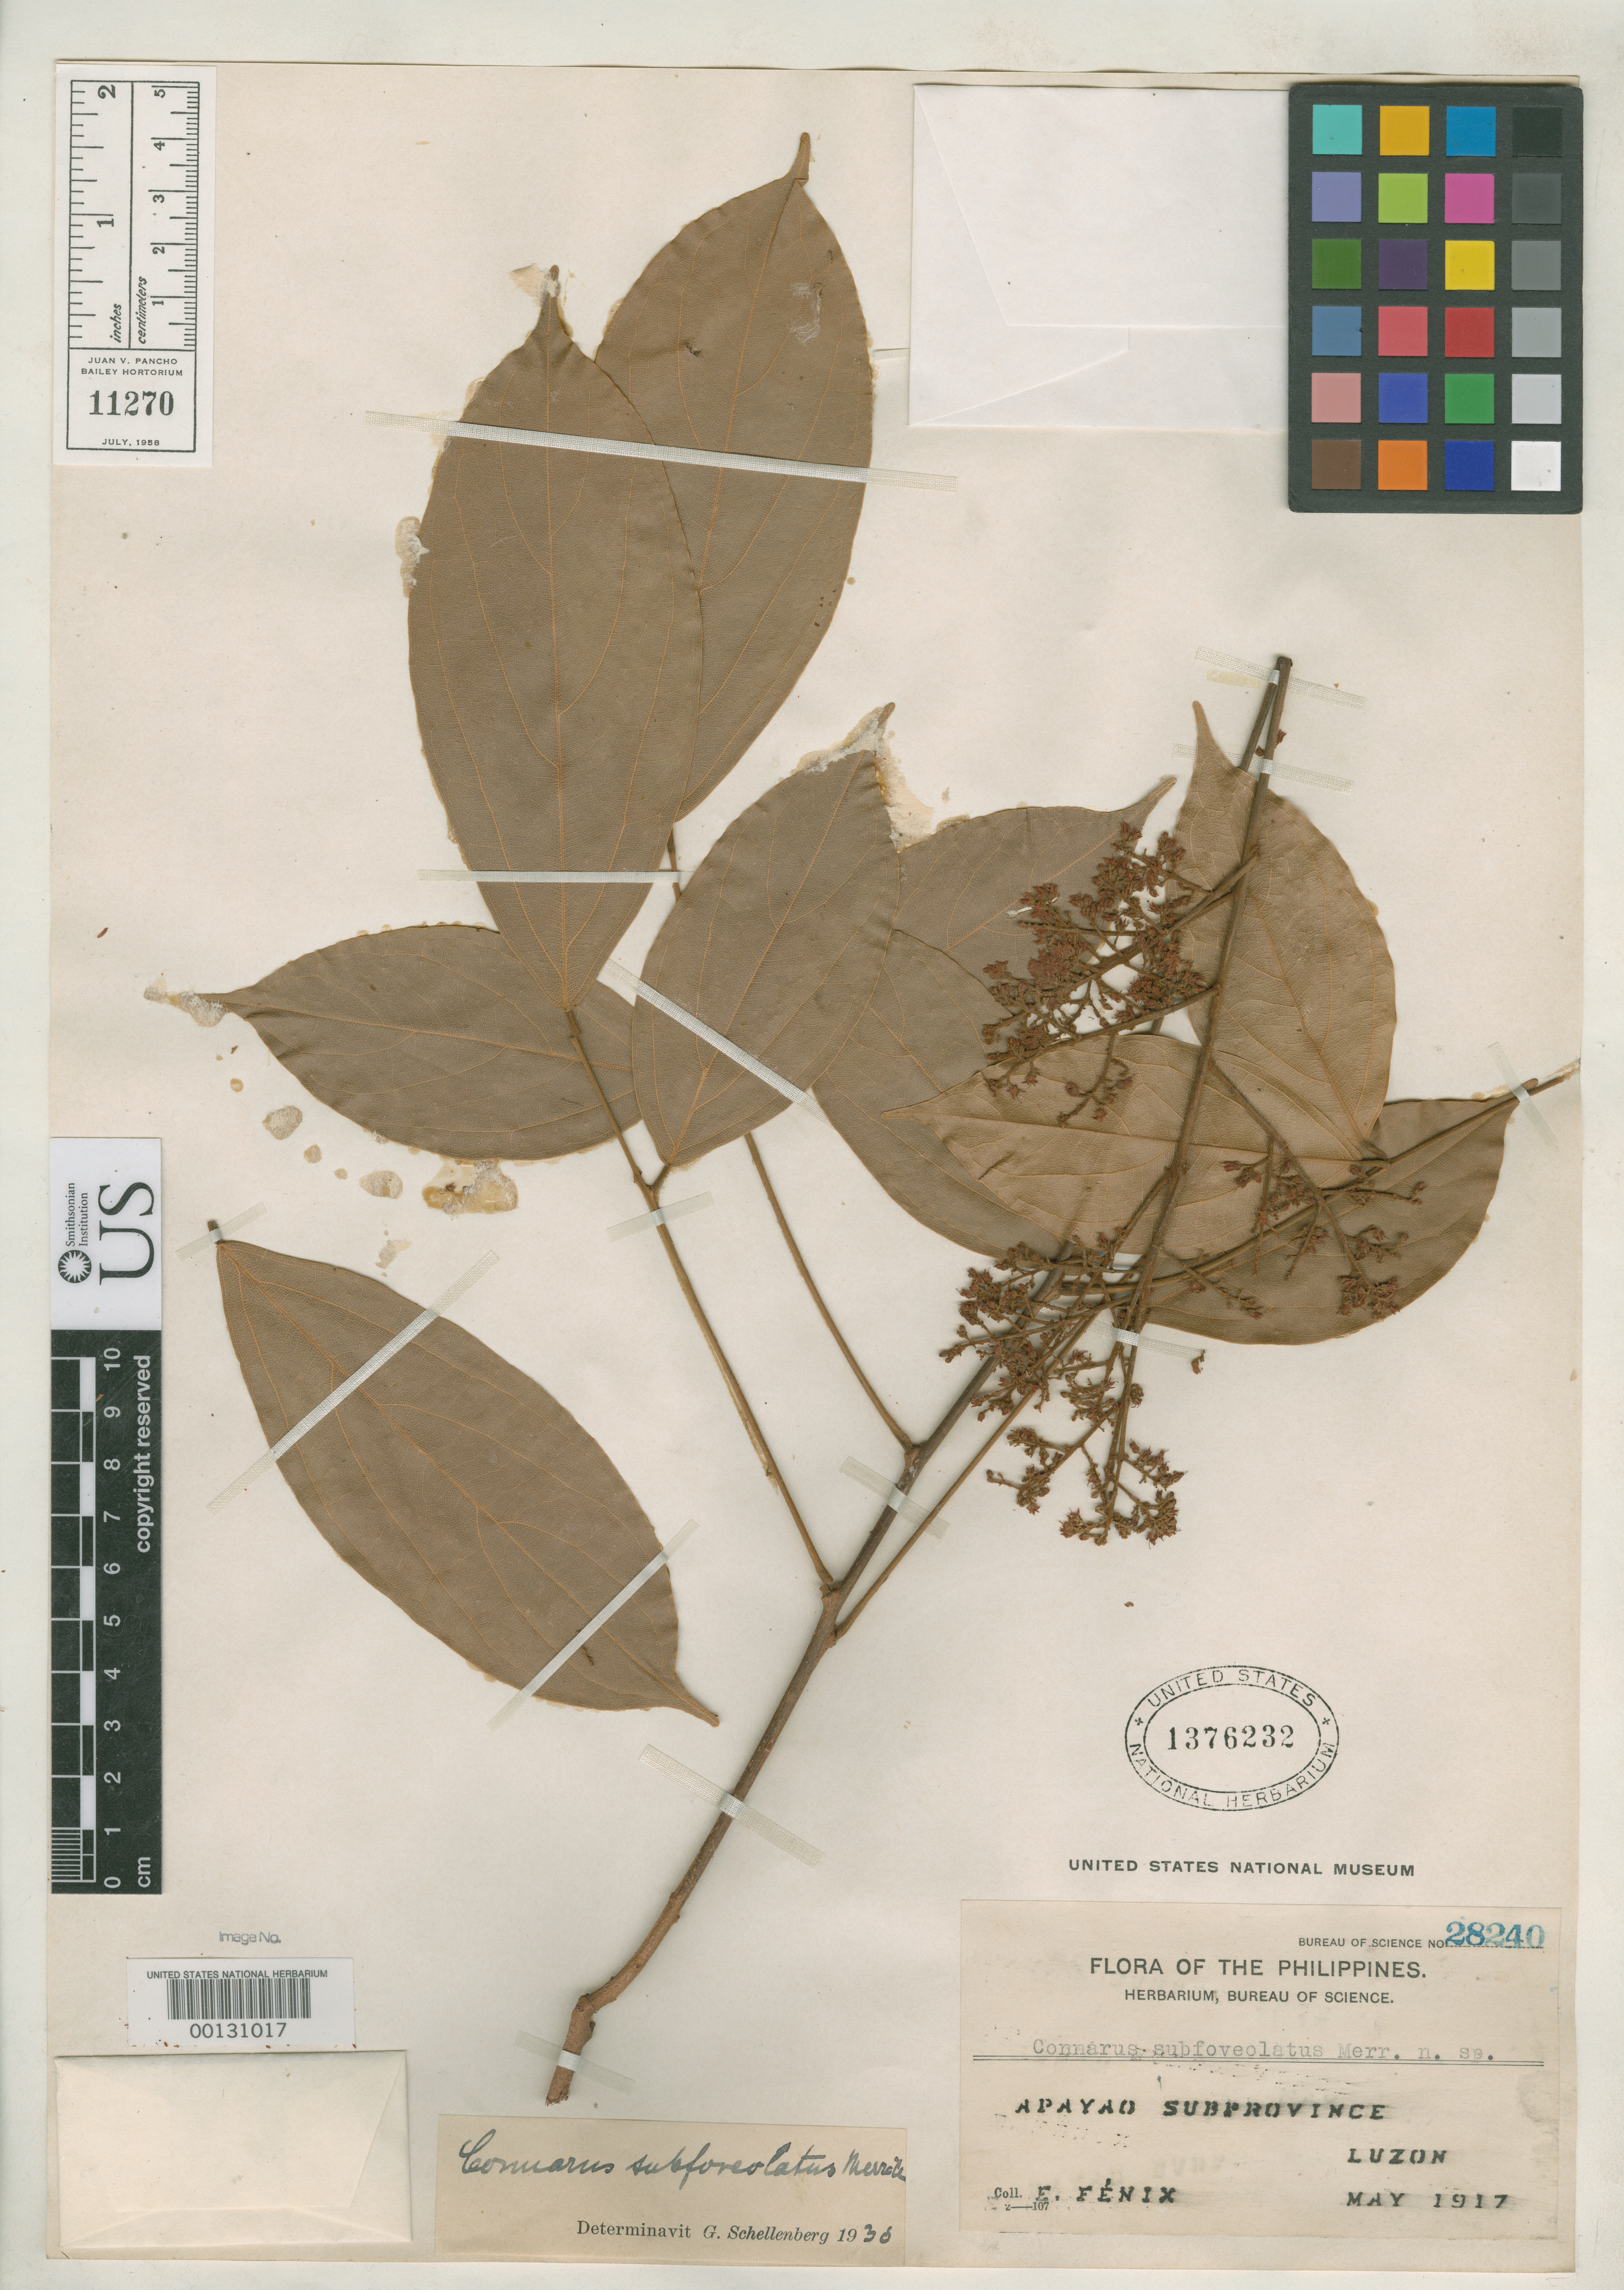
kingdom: Plantae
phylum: Tracheophyta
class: Magnoliopsida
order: Oxalidales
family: Connaraceae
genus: Connarus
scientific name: Connarus subfoveolatus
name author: Merr.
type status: Isotype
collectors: E. Fénix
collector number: Bur. Sci. 28240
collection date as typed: May 1917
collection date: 1917-05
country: Philippines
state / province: Cordillera (Administrative Region)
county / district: Apayao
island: Luzon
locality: Ngagan.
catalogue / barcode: US 1376232